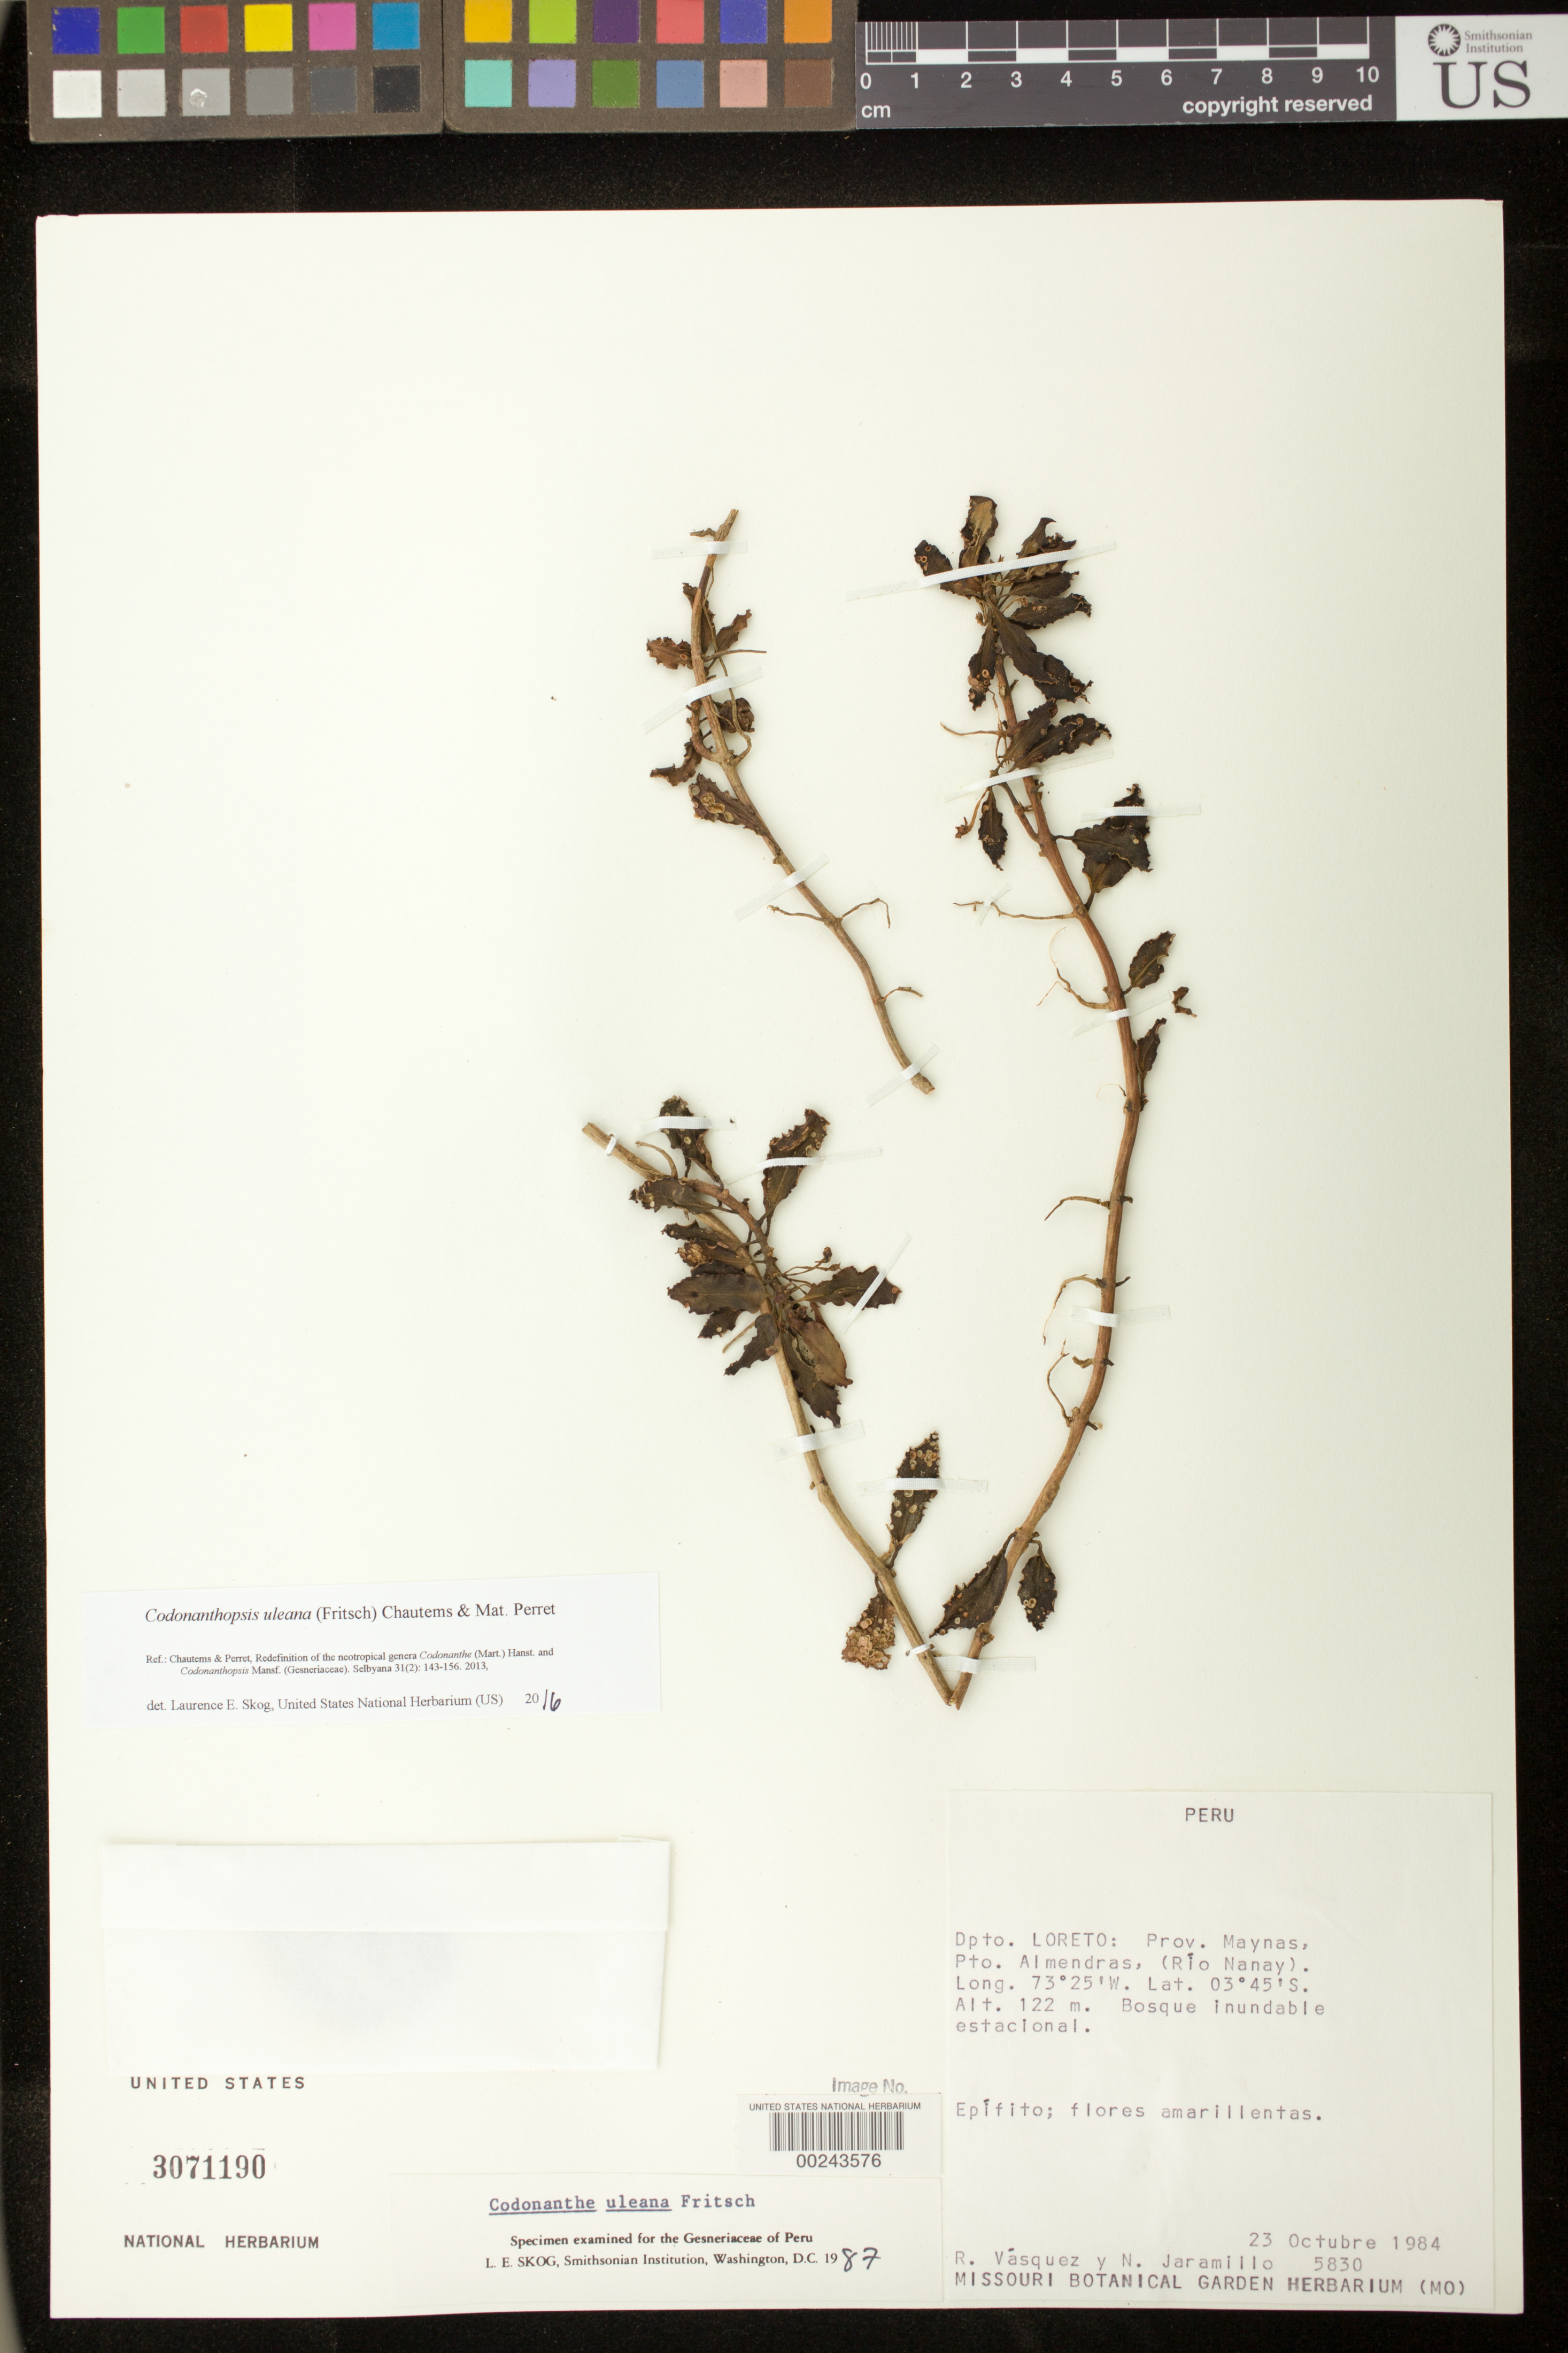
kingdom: Plantae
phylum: Tracheophyta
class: Magnoliopsida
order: Lamiales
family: Gesneriaceae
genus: Codonanthe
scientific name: Codonanthe uleana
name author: Fritsch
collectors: R. Vásquez & N. Jaramillo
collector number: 5830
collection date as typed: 23 Oct 1984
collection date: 1984-10-23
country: Peru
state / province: Loreto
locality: Prov. Maynas; Pto Almendras, (Rio Nanay)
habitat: Seasonally inundated forest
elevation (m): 122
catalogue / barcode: US 3071190